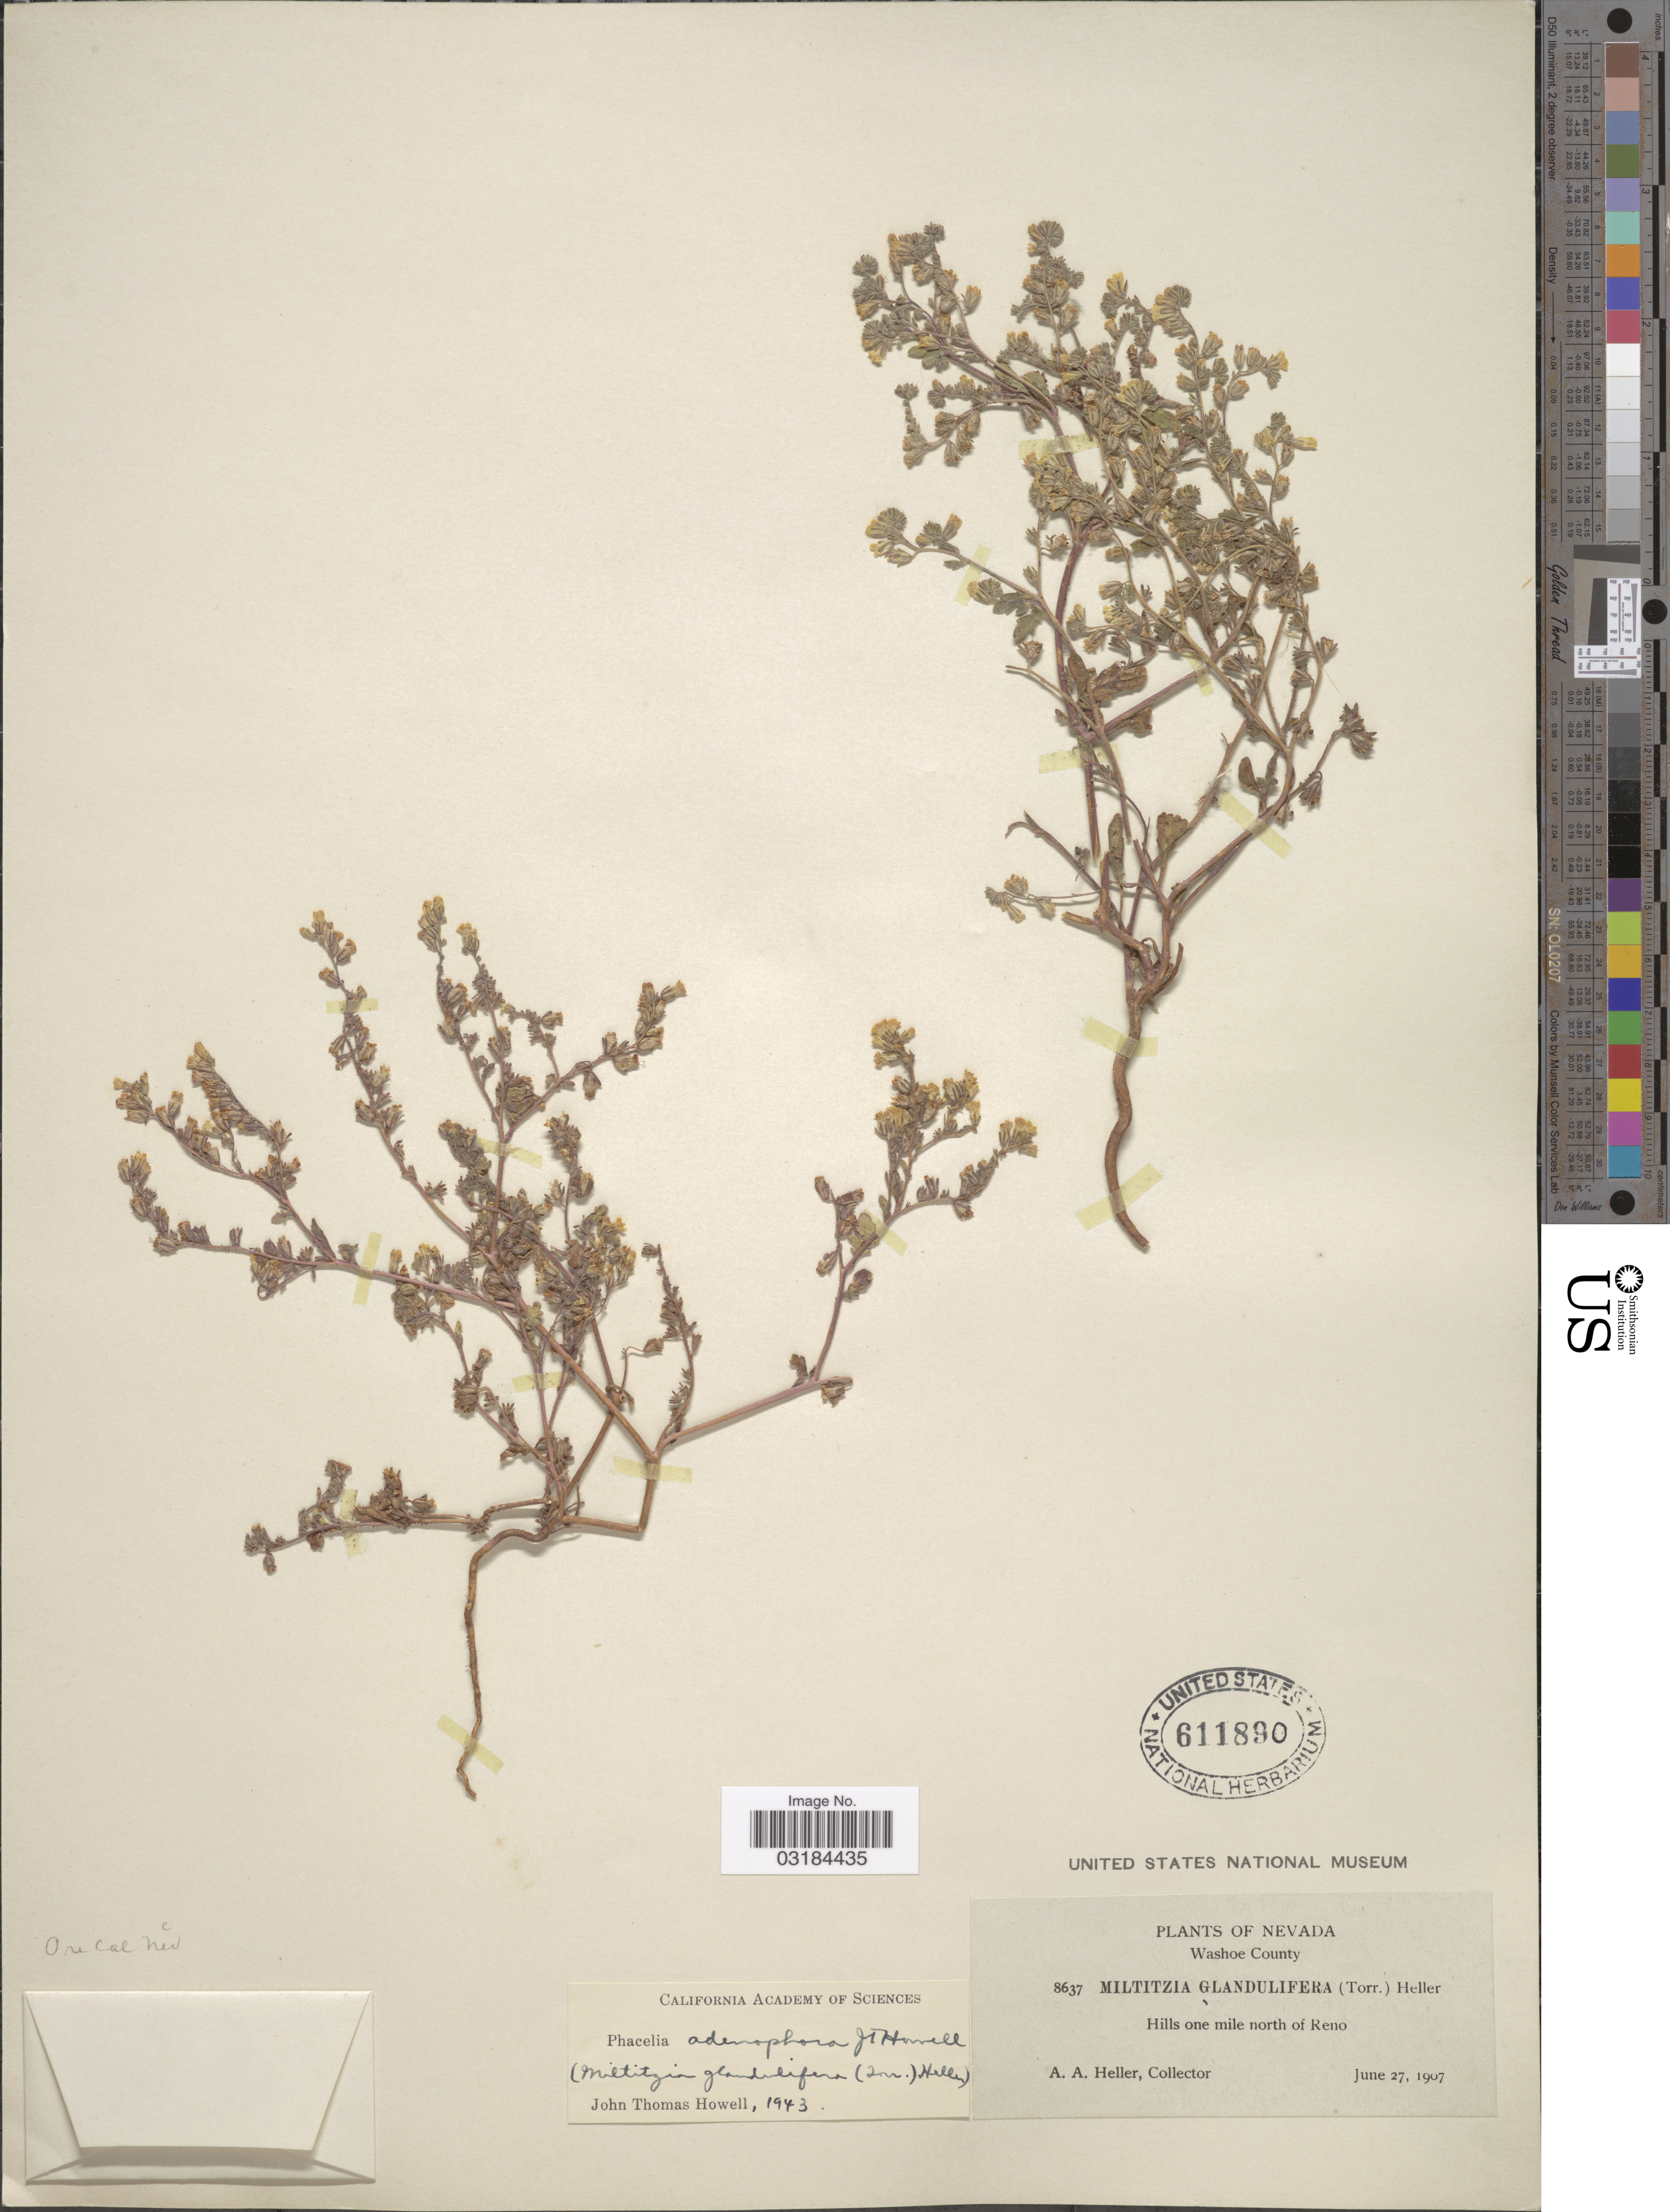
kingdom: Plantae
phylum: Tracheophyta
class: Magnoliopsida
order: Boraginales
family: Hydrophyllaceae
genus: Phacelia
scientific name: Phacelia adenophora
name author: J.T. Howell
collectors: A. A. Heller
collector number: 8637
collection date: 1907-06-27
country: United States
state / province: Nevada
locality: Washoe County. Hills one mile north of Reno.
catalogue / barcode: US 611890